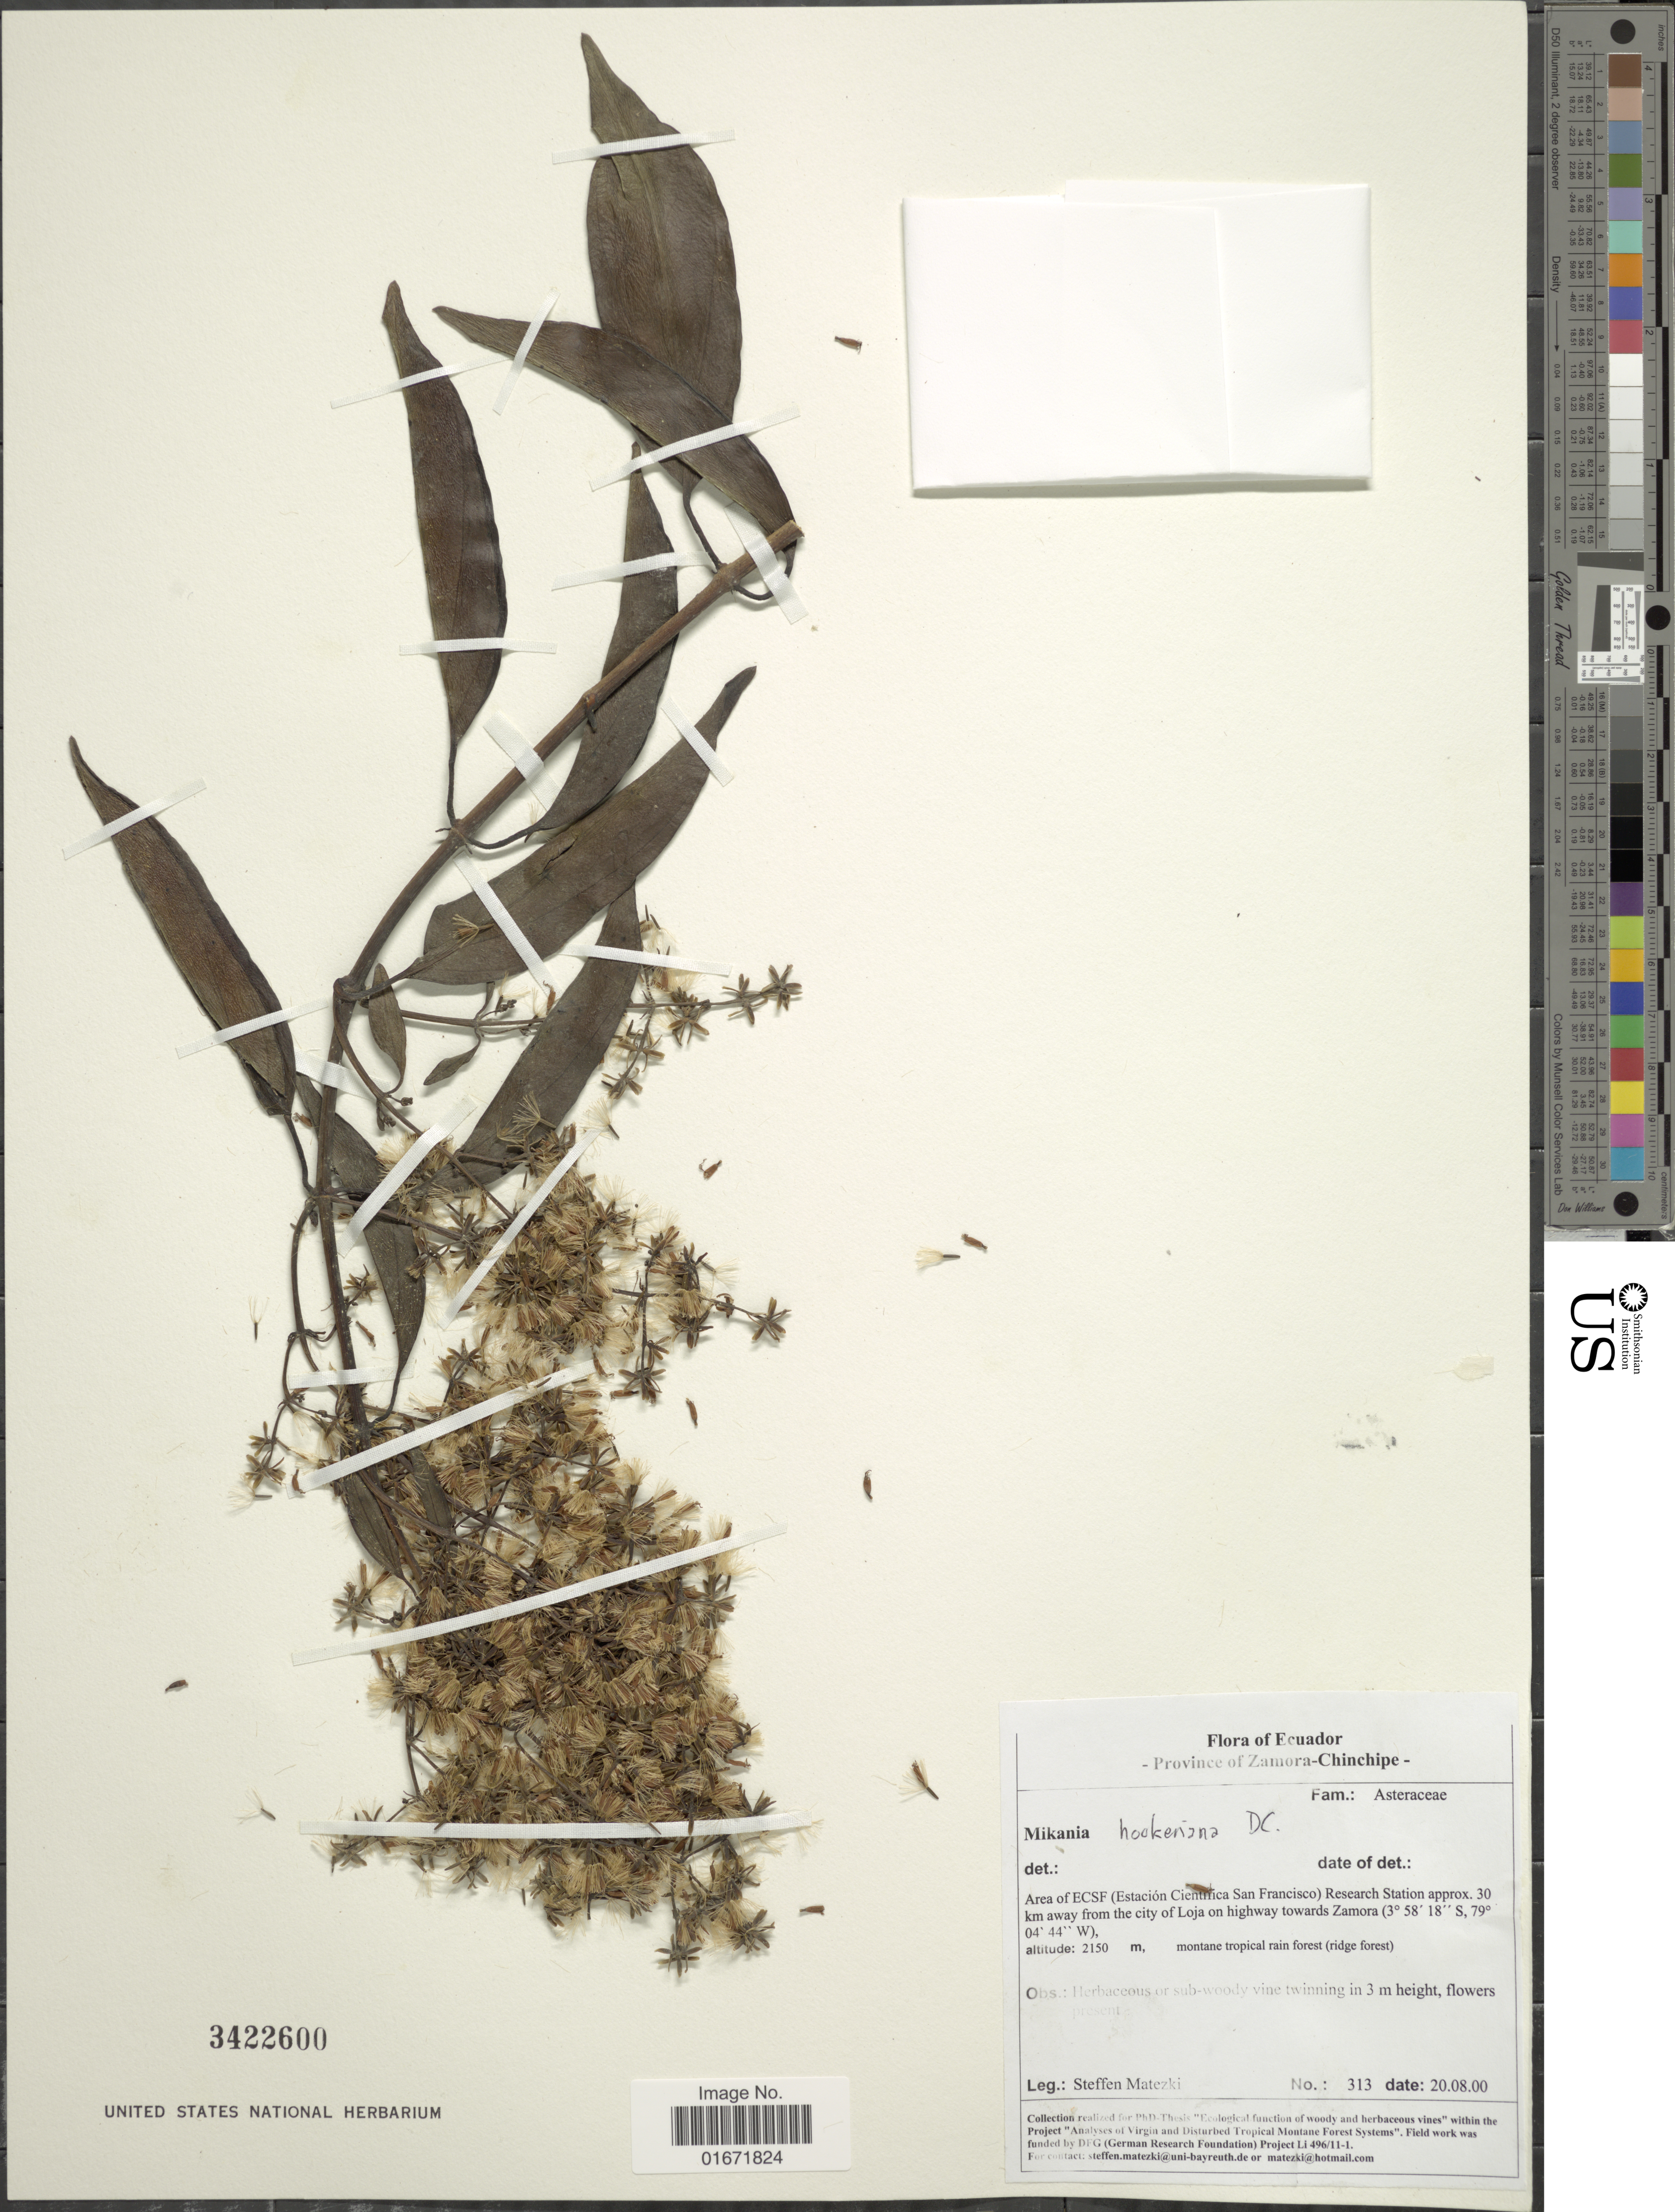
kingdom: Plantae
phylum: Tracheophyta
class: Magnoliopsida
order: Asterales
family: Asteraceae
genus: Mikania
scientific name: Mikania hookeriana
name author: DC.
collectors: S. Matezki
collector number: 313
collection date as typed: Transcribed d/m/y: 20/8/0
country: Ecuador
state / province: Zamora-Chinchipe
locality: Province of Zamora-Chinchipe. Area of ECSF (Estación Cientifica San Francisco) Research Station approx. 30 km away from the city of Loja on highway towards Zamora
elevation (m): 2150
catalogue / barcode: US 3422600